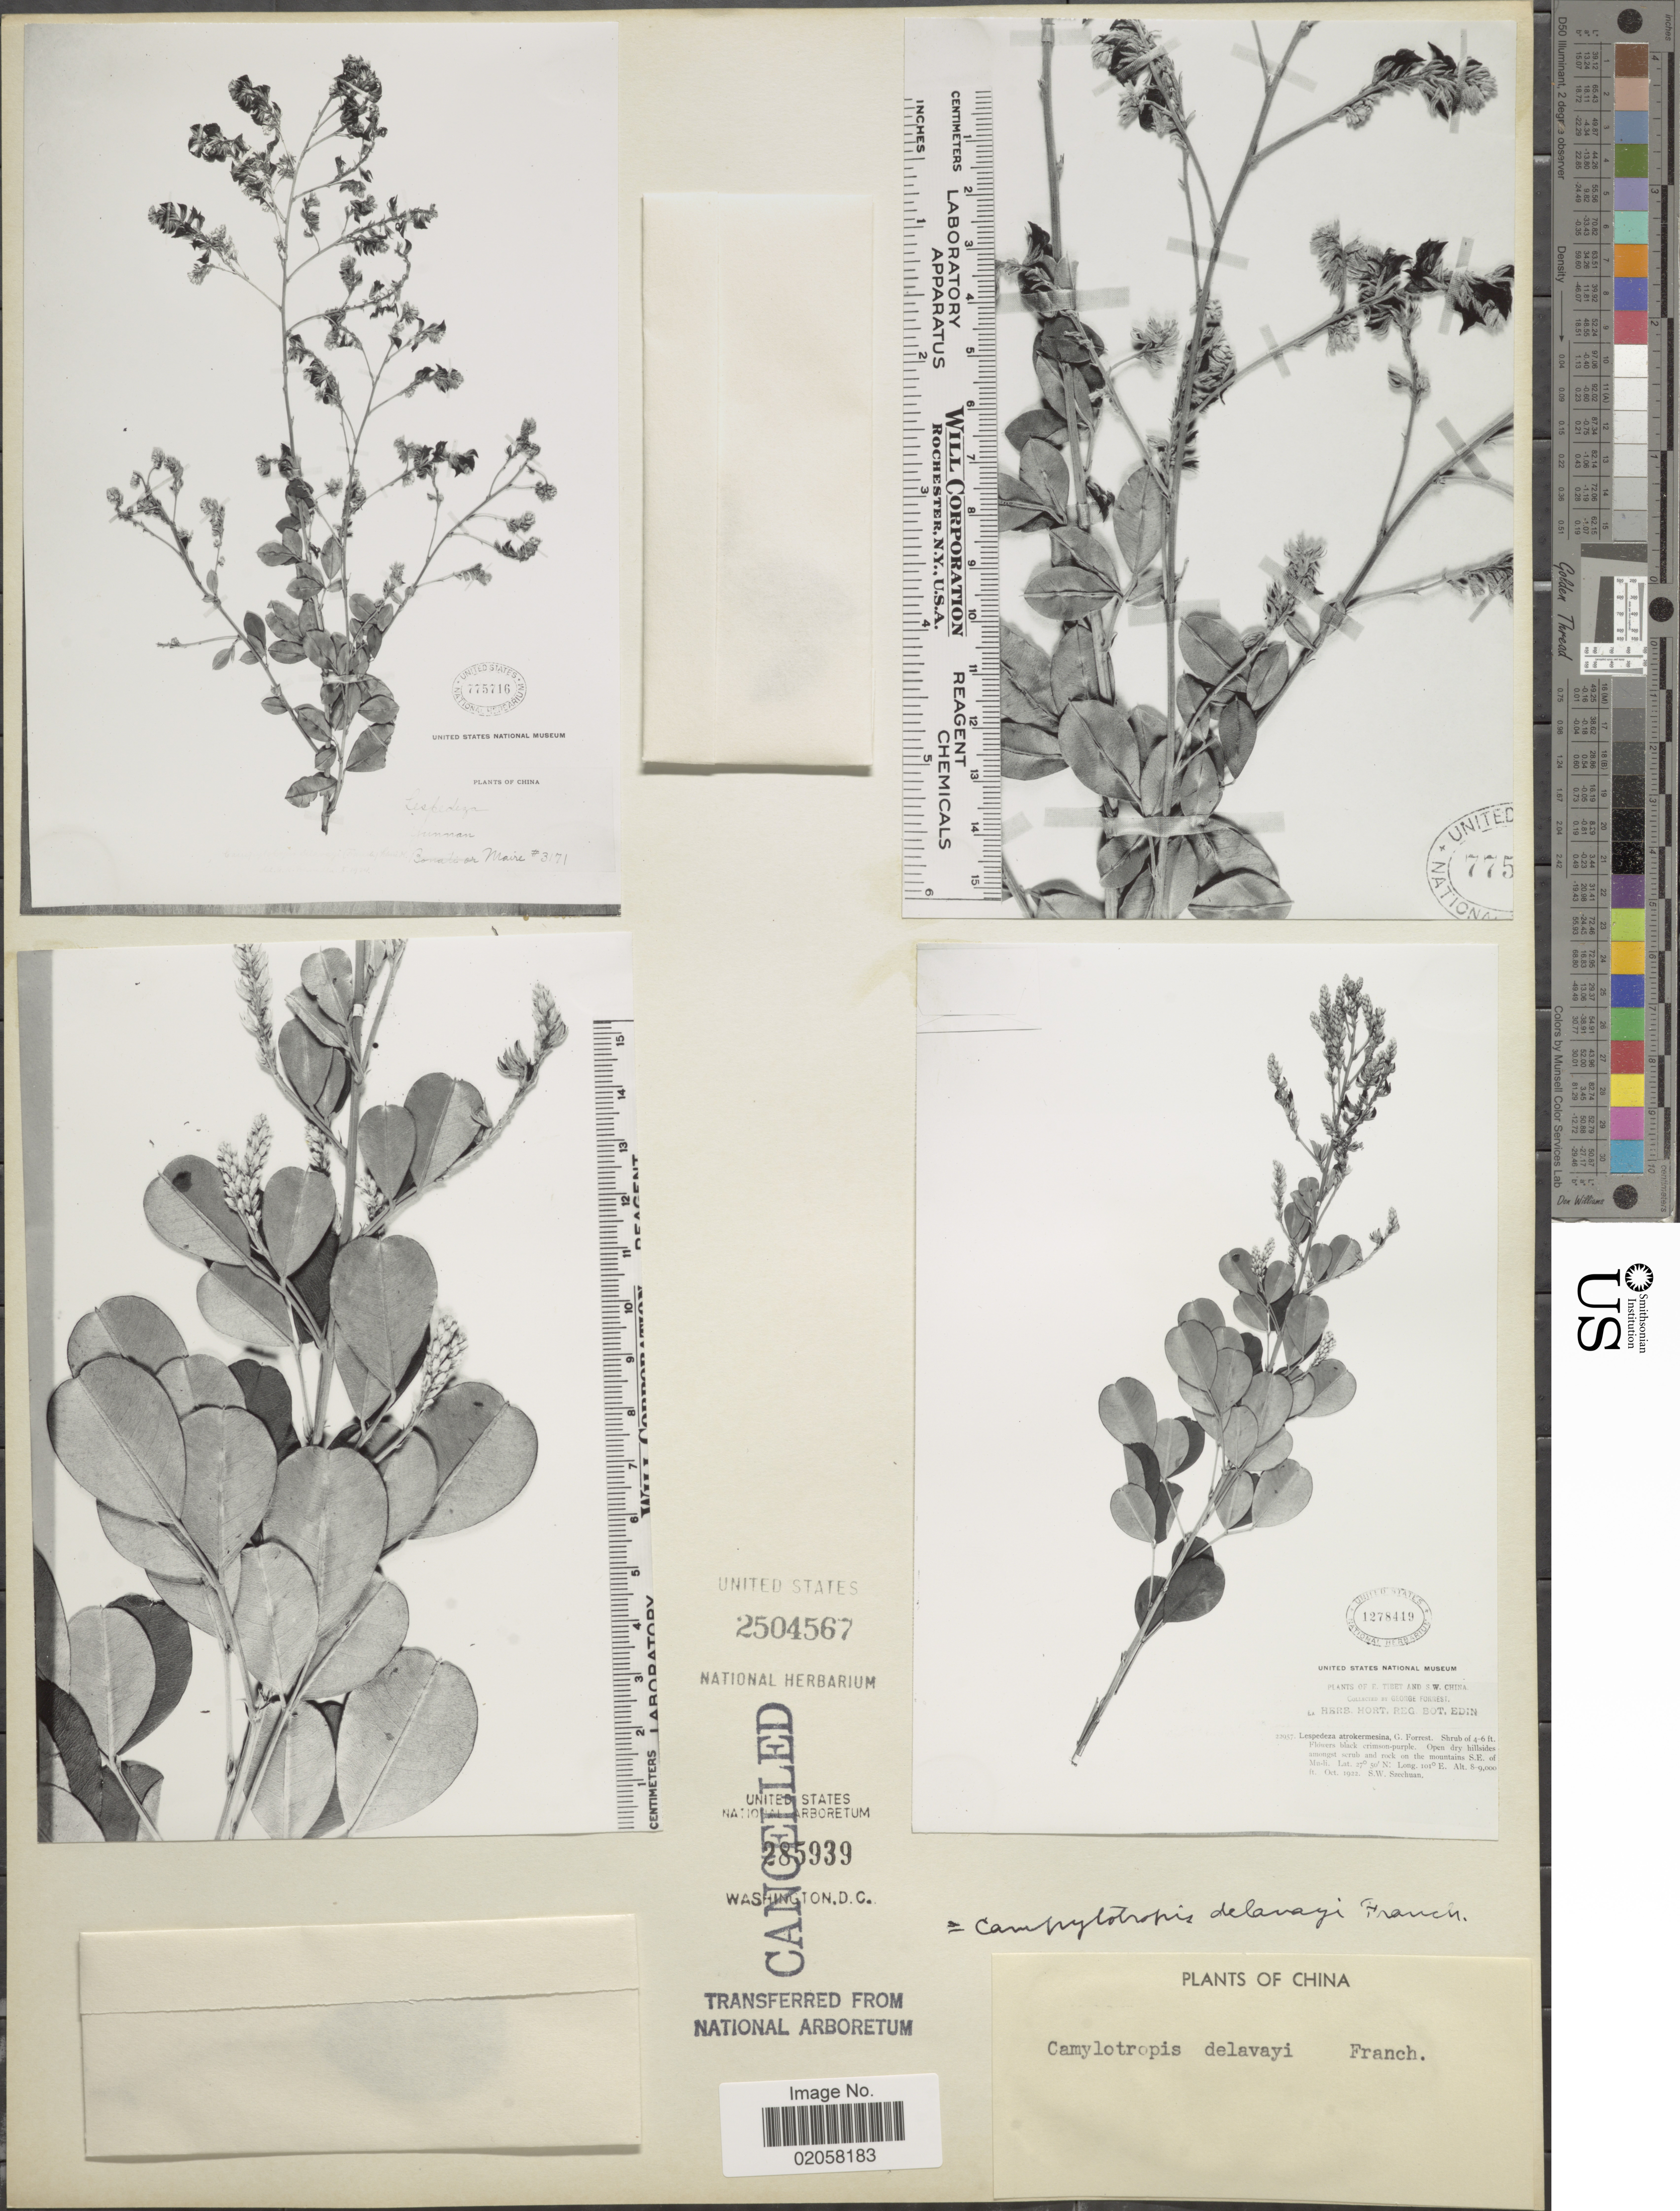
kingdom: Plantae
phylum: Tracheophyta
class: Magnoliopsida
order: Fabales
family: Fabaceae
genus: Campylotropis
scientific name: Campylotropis delavayi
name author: (Franch.) Schindl.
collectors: G. Forrest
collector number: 22957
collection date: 1922-10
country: China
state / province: Sichuan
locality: E. Tibet and S.W. China, on the mountains S.E. of Mu-ii, S.W. Szechuan [interpreted]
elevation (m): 2438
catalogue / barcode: US 1278449-2